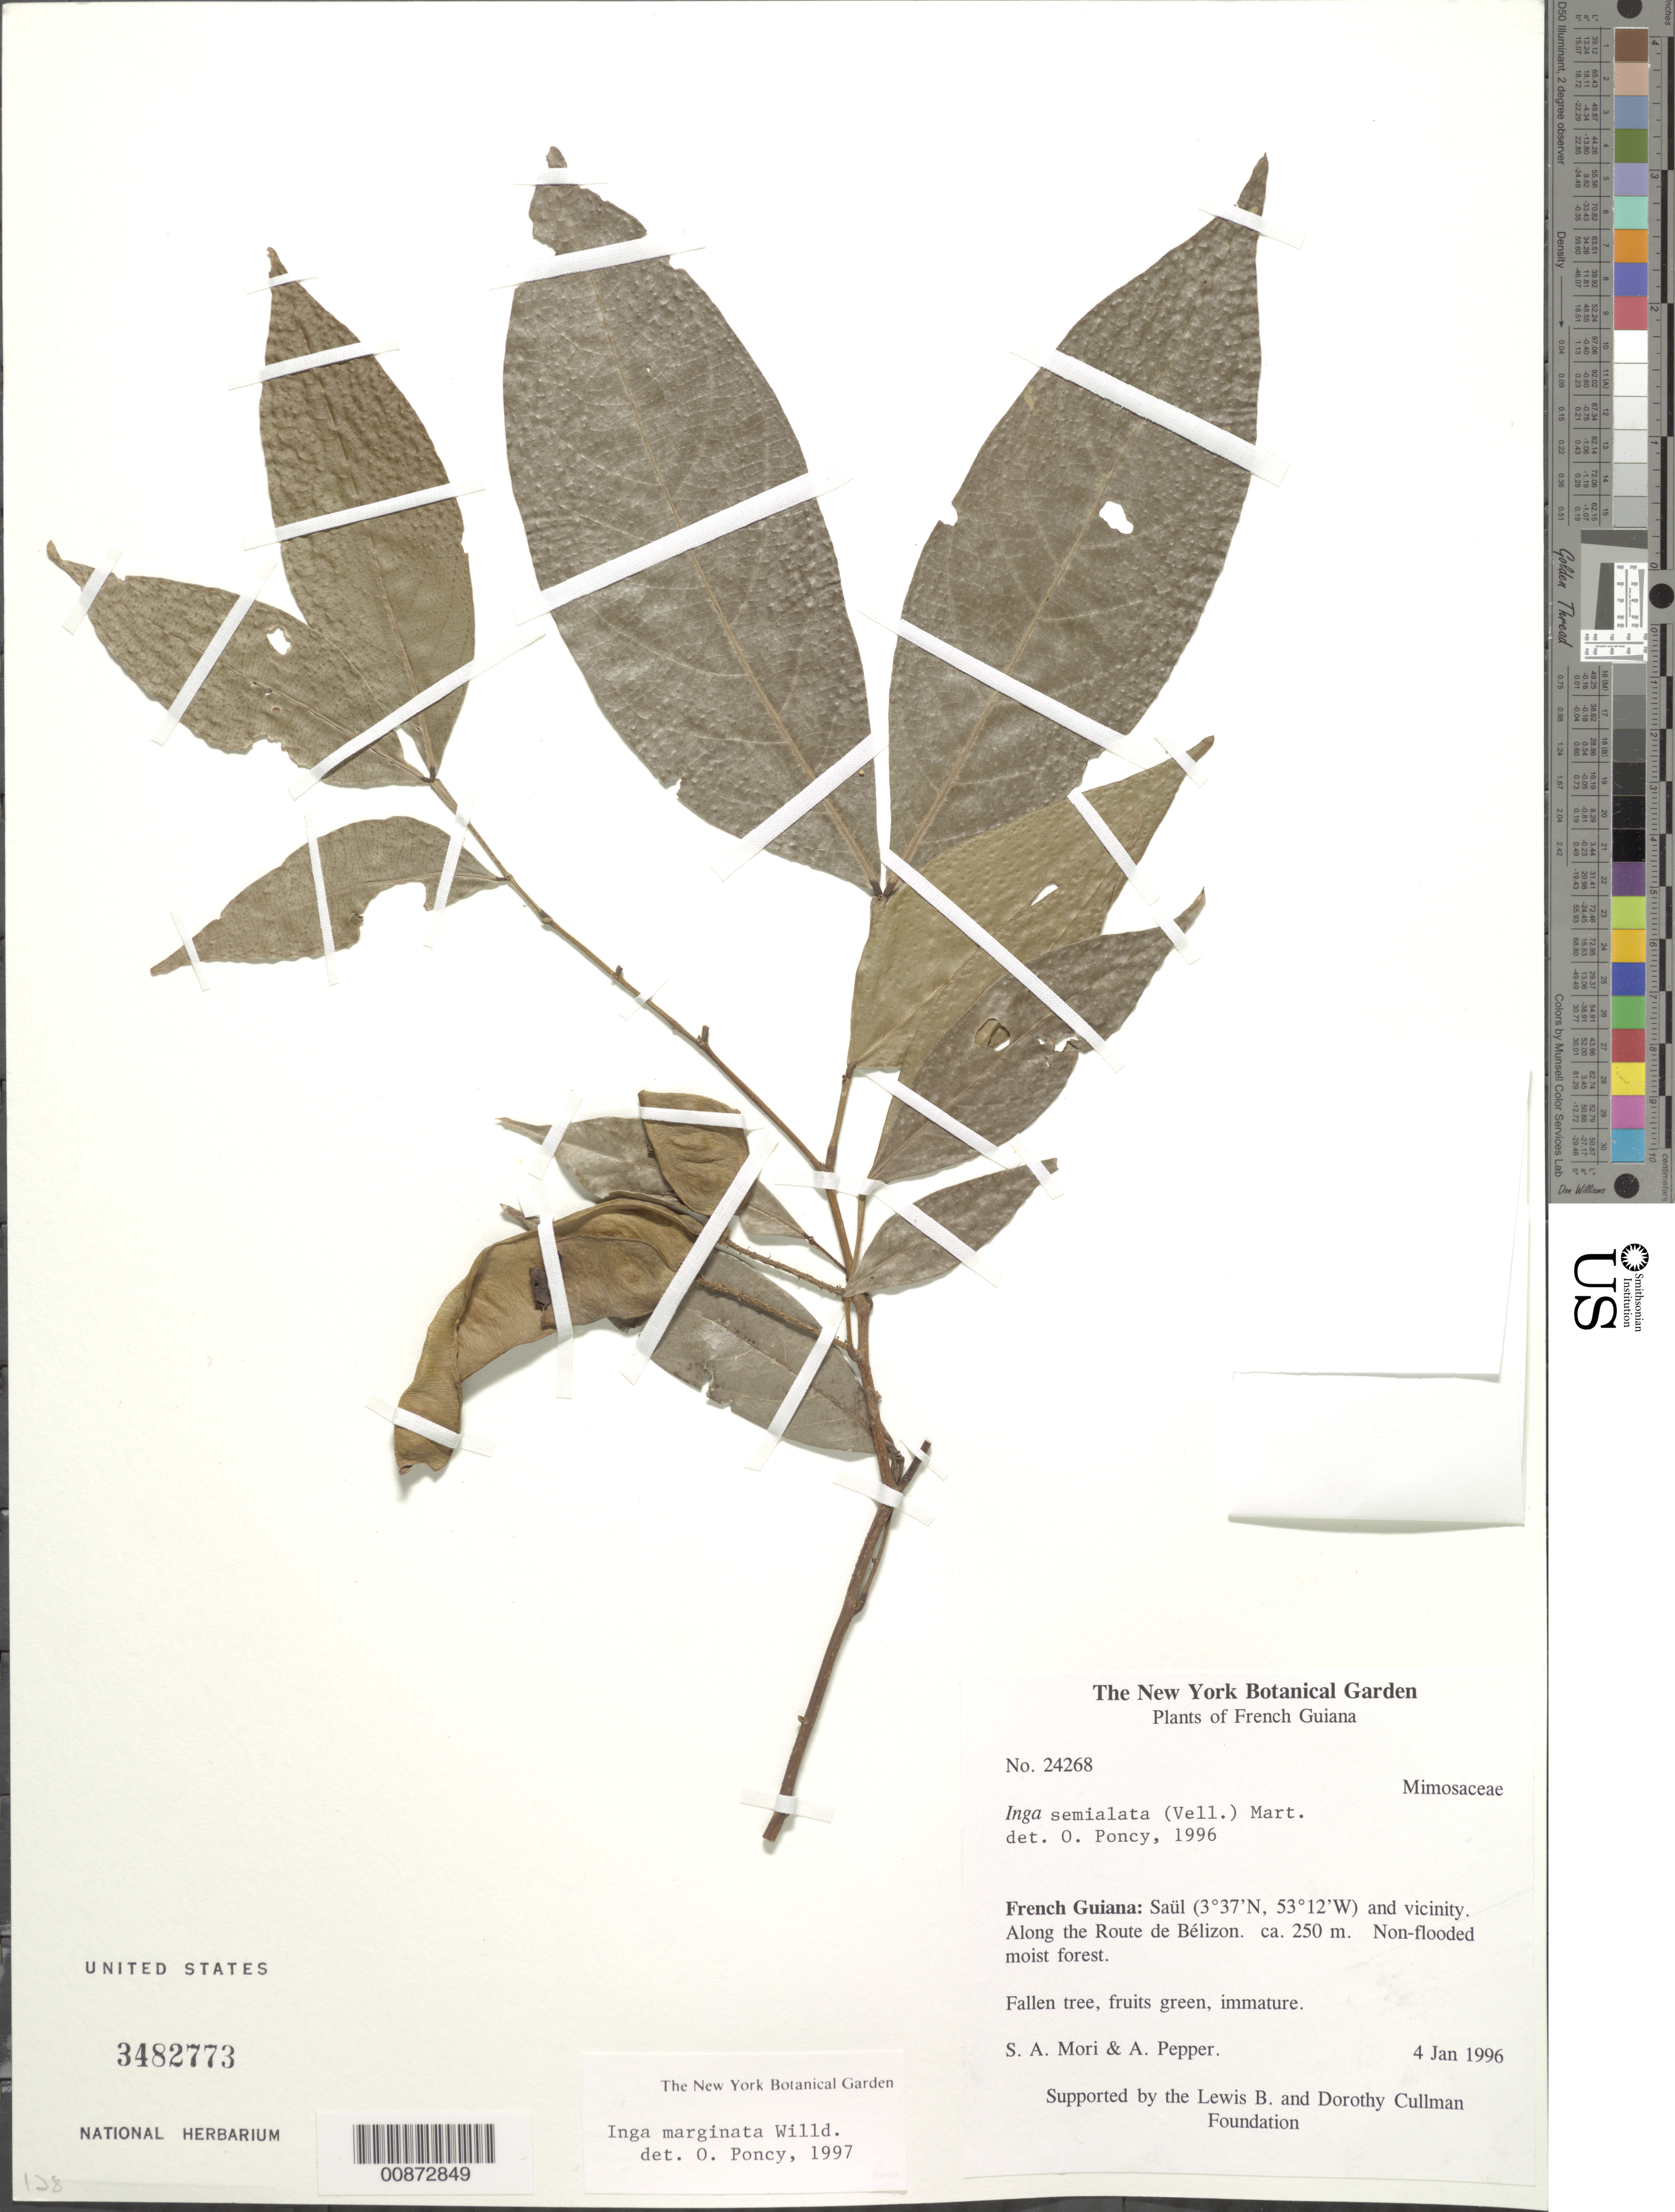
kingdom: Plantae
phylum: Tracheophyta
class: Magnoliopsida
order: Fabales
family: Fabaceae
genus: Inga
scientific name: Inga marginata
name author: Willd.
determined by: Poncy, O.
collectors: S. Mori & A. Pepper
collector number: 24268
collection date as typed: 4-Jan-96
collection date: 1996-01-04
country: French Guiana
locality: Saül and vic., along Route de Belizon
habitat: Non-flooded moist forest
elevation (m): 250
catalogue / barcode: US 3482773